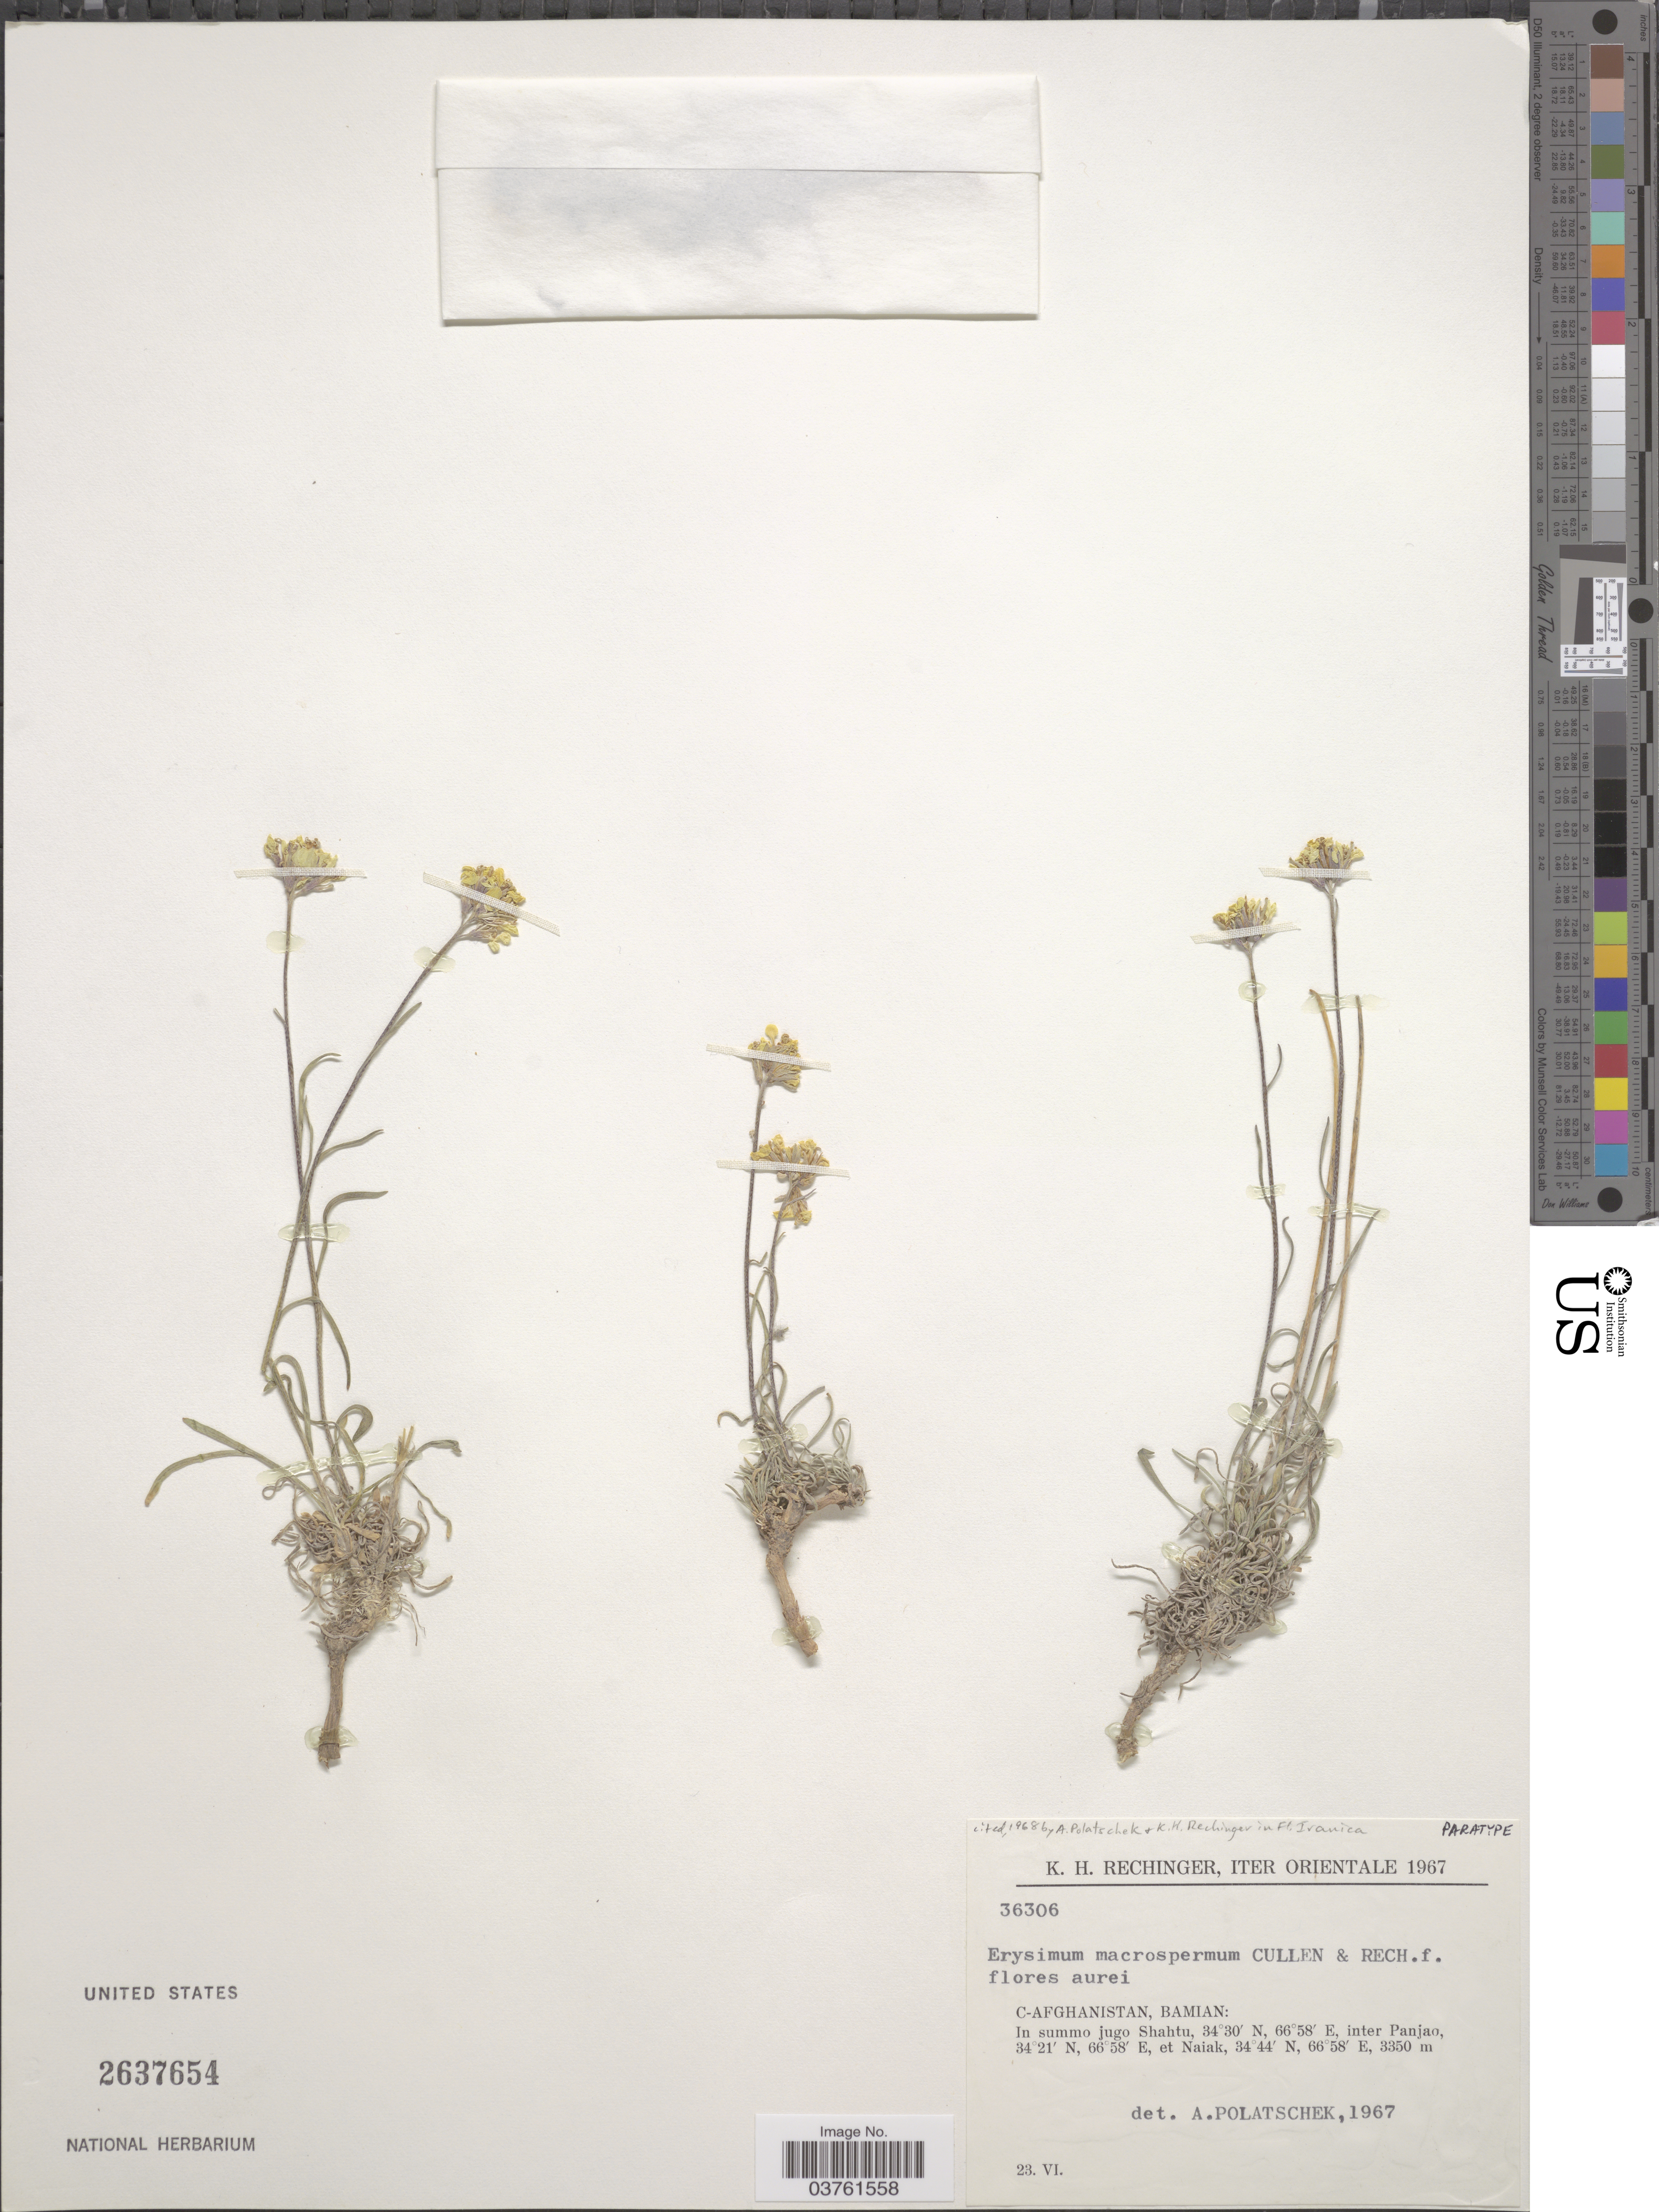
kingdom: Plantae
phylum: Tracheophyta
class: Magnoliopsida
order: Brassicales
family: Brassicaceae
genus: Erysimum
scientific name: Erysimum macrospermum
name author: Cullen & Rech. f.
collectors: K. H. Rechinger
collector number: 36306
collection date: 1967-06-23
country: Afghanistan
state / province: Bamian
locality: Iter Orientale. C-Afghanistan, Bamian: In summo jugo Shahtu, inter Panjao et Naiak.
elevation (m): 3350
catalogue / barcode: US 2637654